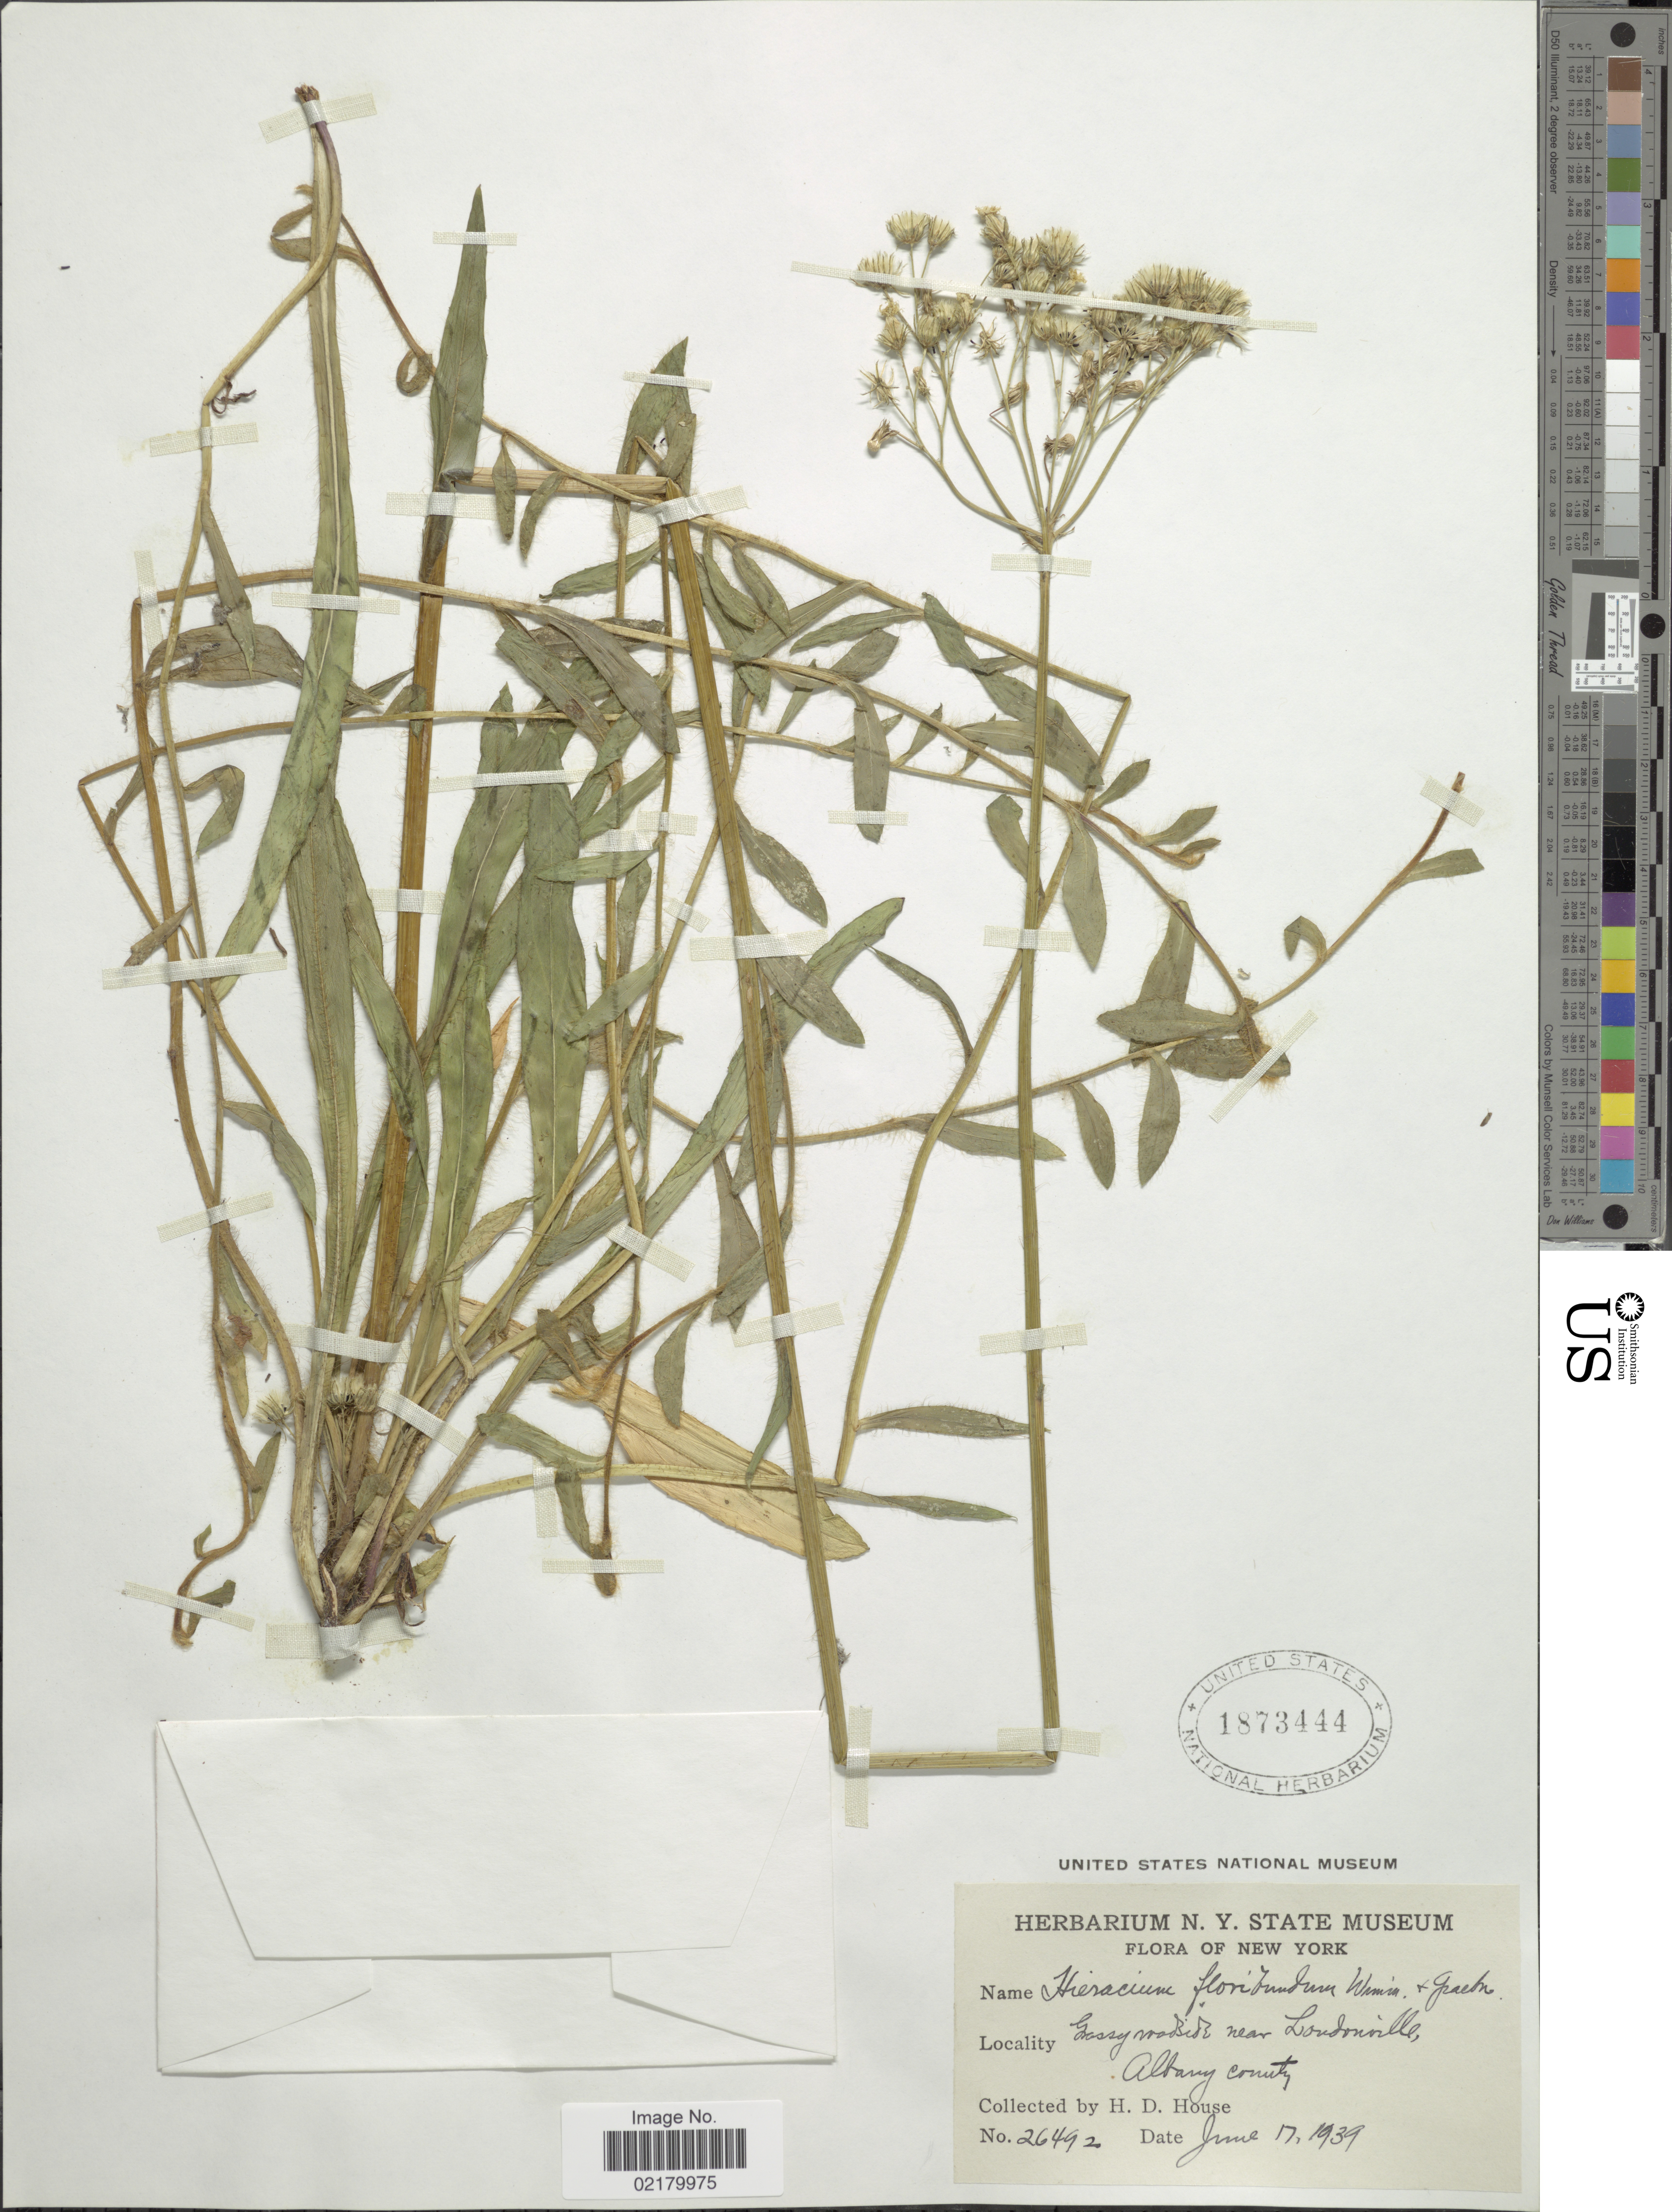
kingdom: Plantae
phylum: Tracheophyta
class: Magnoliopsida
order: Asterales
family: Asteraceae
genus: Pilosella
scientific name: Pilosella floribunda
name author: (Wimm. & Grab.) Fr. a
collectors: H. D. House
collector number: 26492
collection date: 1939-06-17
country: United States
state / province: New York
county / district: Albany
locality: Grassy roadside near Londonville, Albany County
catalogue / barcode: US 1873444